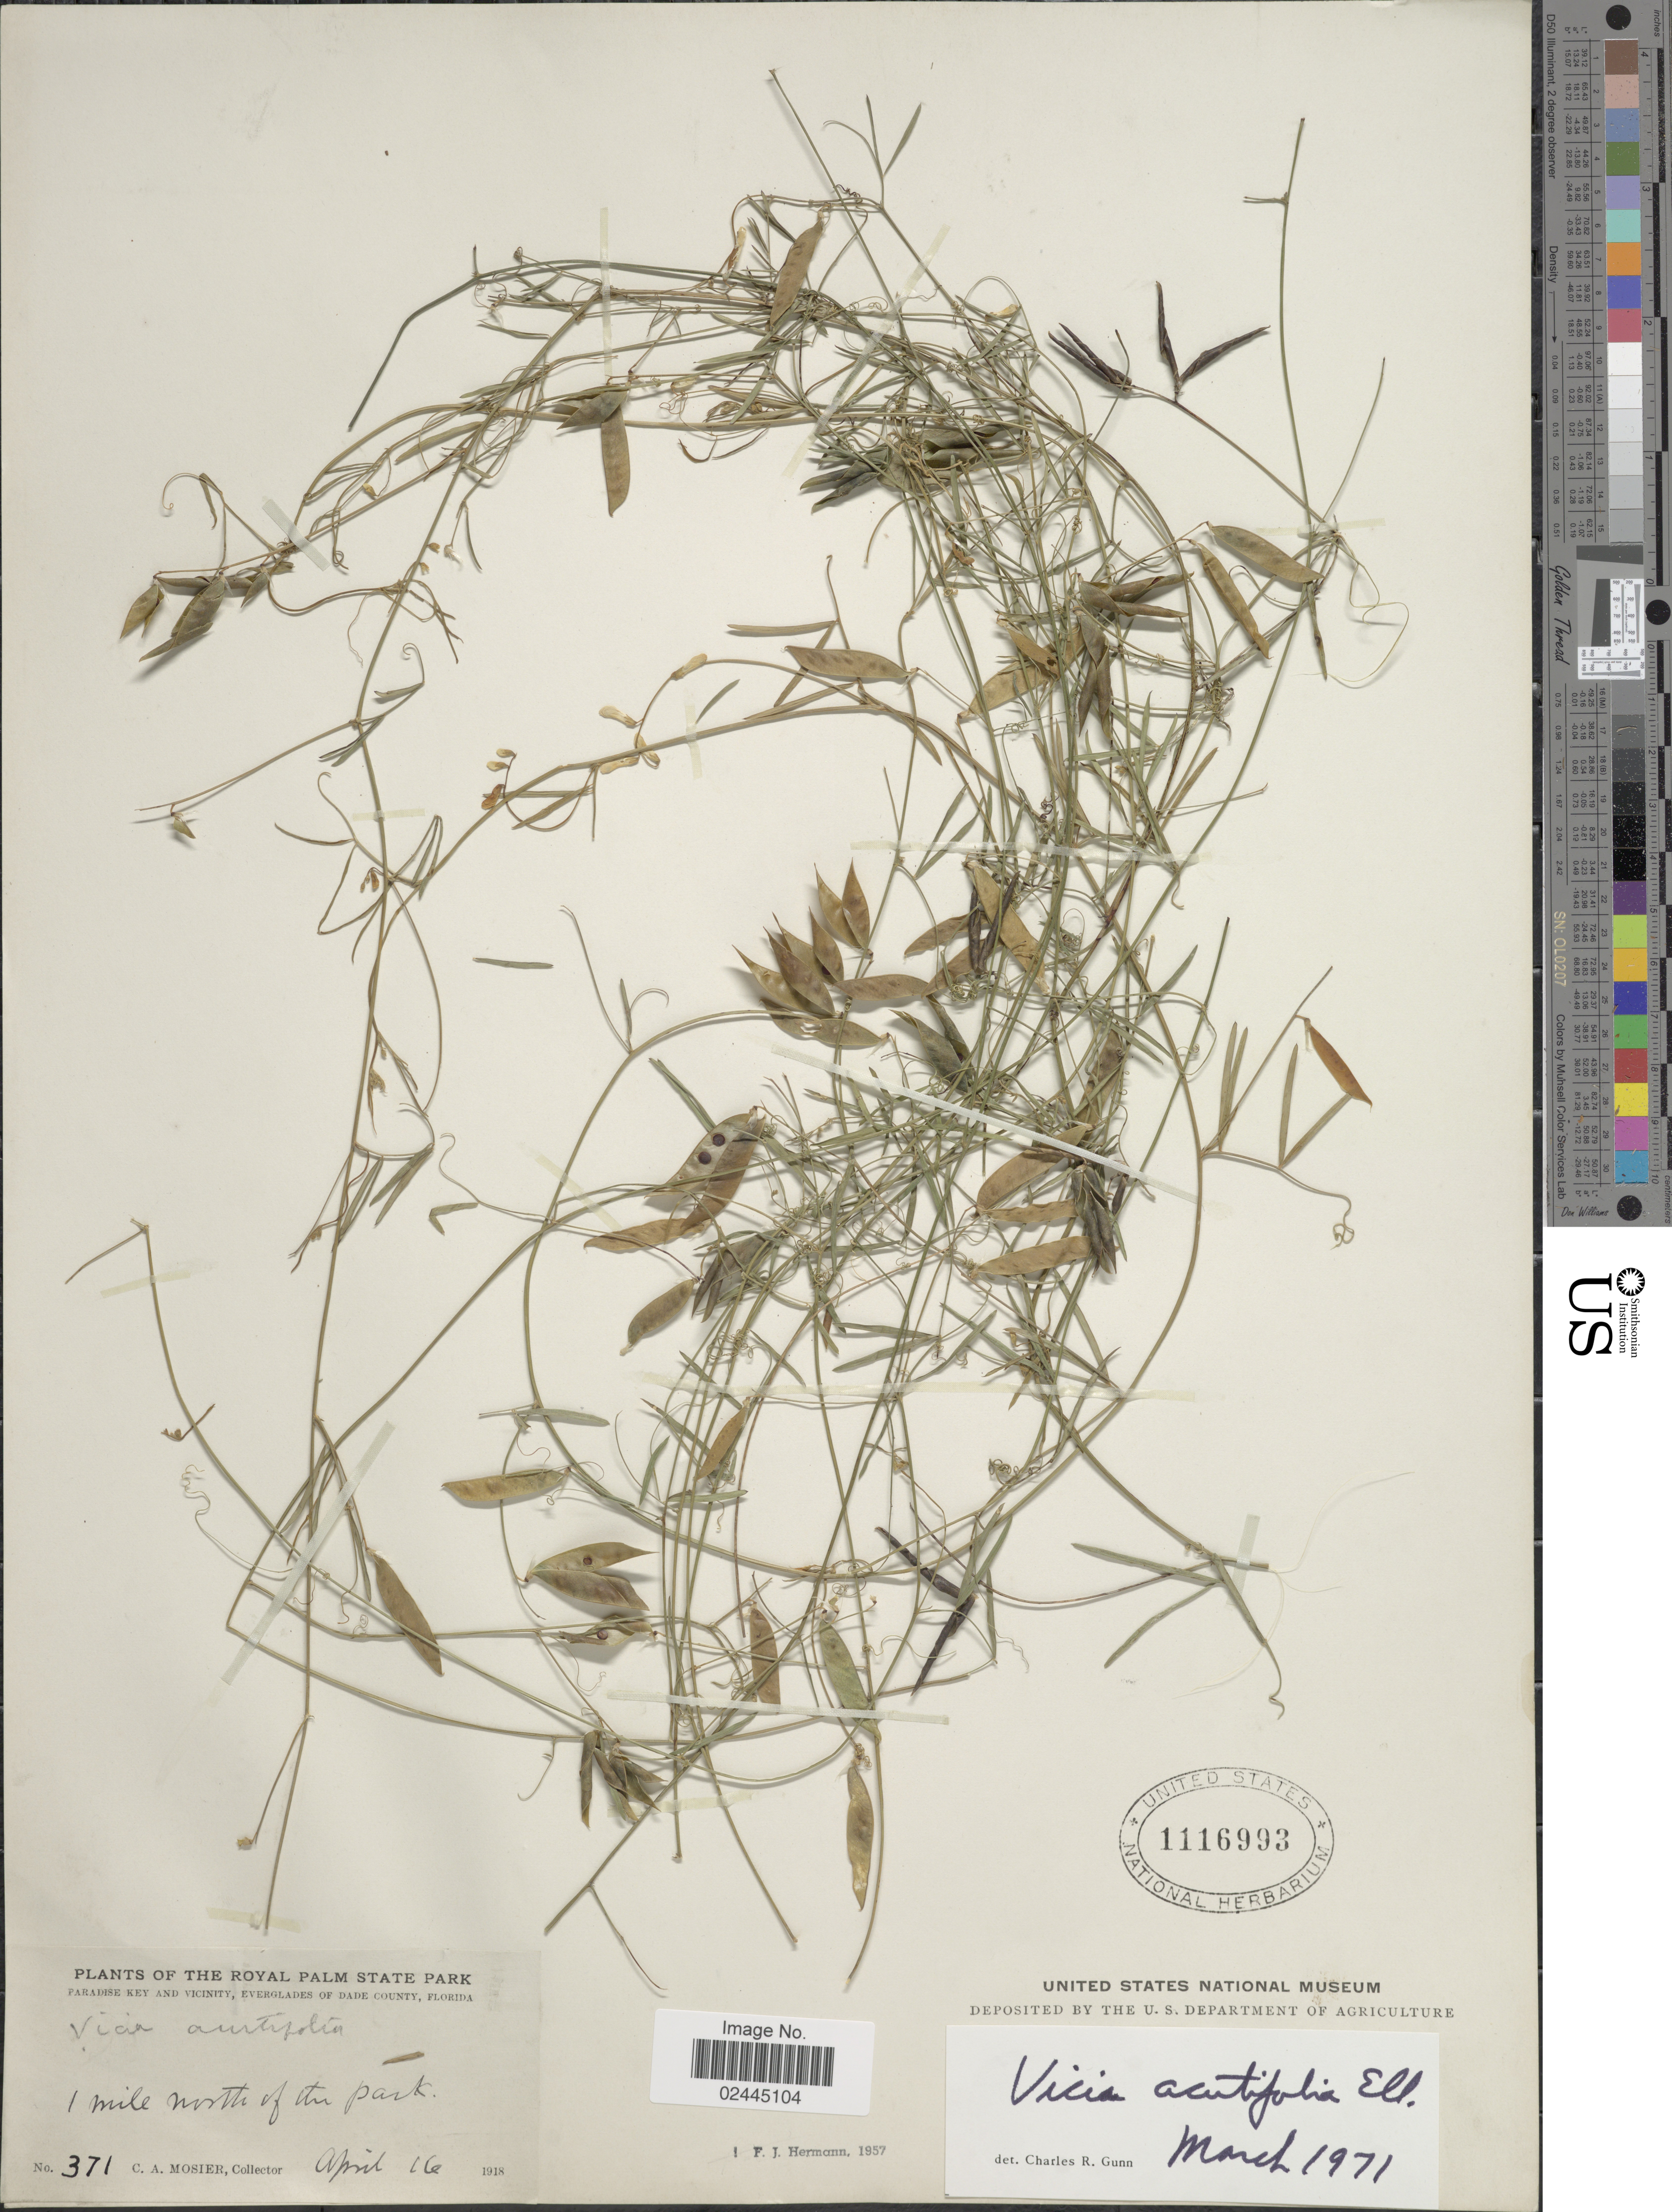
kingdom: Plantae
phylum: Tracheophyta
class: Magnoliopsida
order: Fabales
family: Fabaceae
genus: Vicia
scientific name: Vicia acutifolia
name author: Elliott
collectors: C. A. Mosier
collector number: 371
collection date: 1918-04-16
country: United States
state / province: Florida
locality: The Royal Palm State Park. Paradise Key and Vicinity, everglades of Dade County, 1 mile north of the park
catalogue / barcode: US 1116993